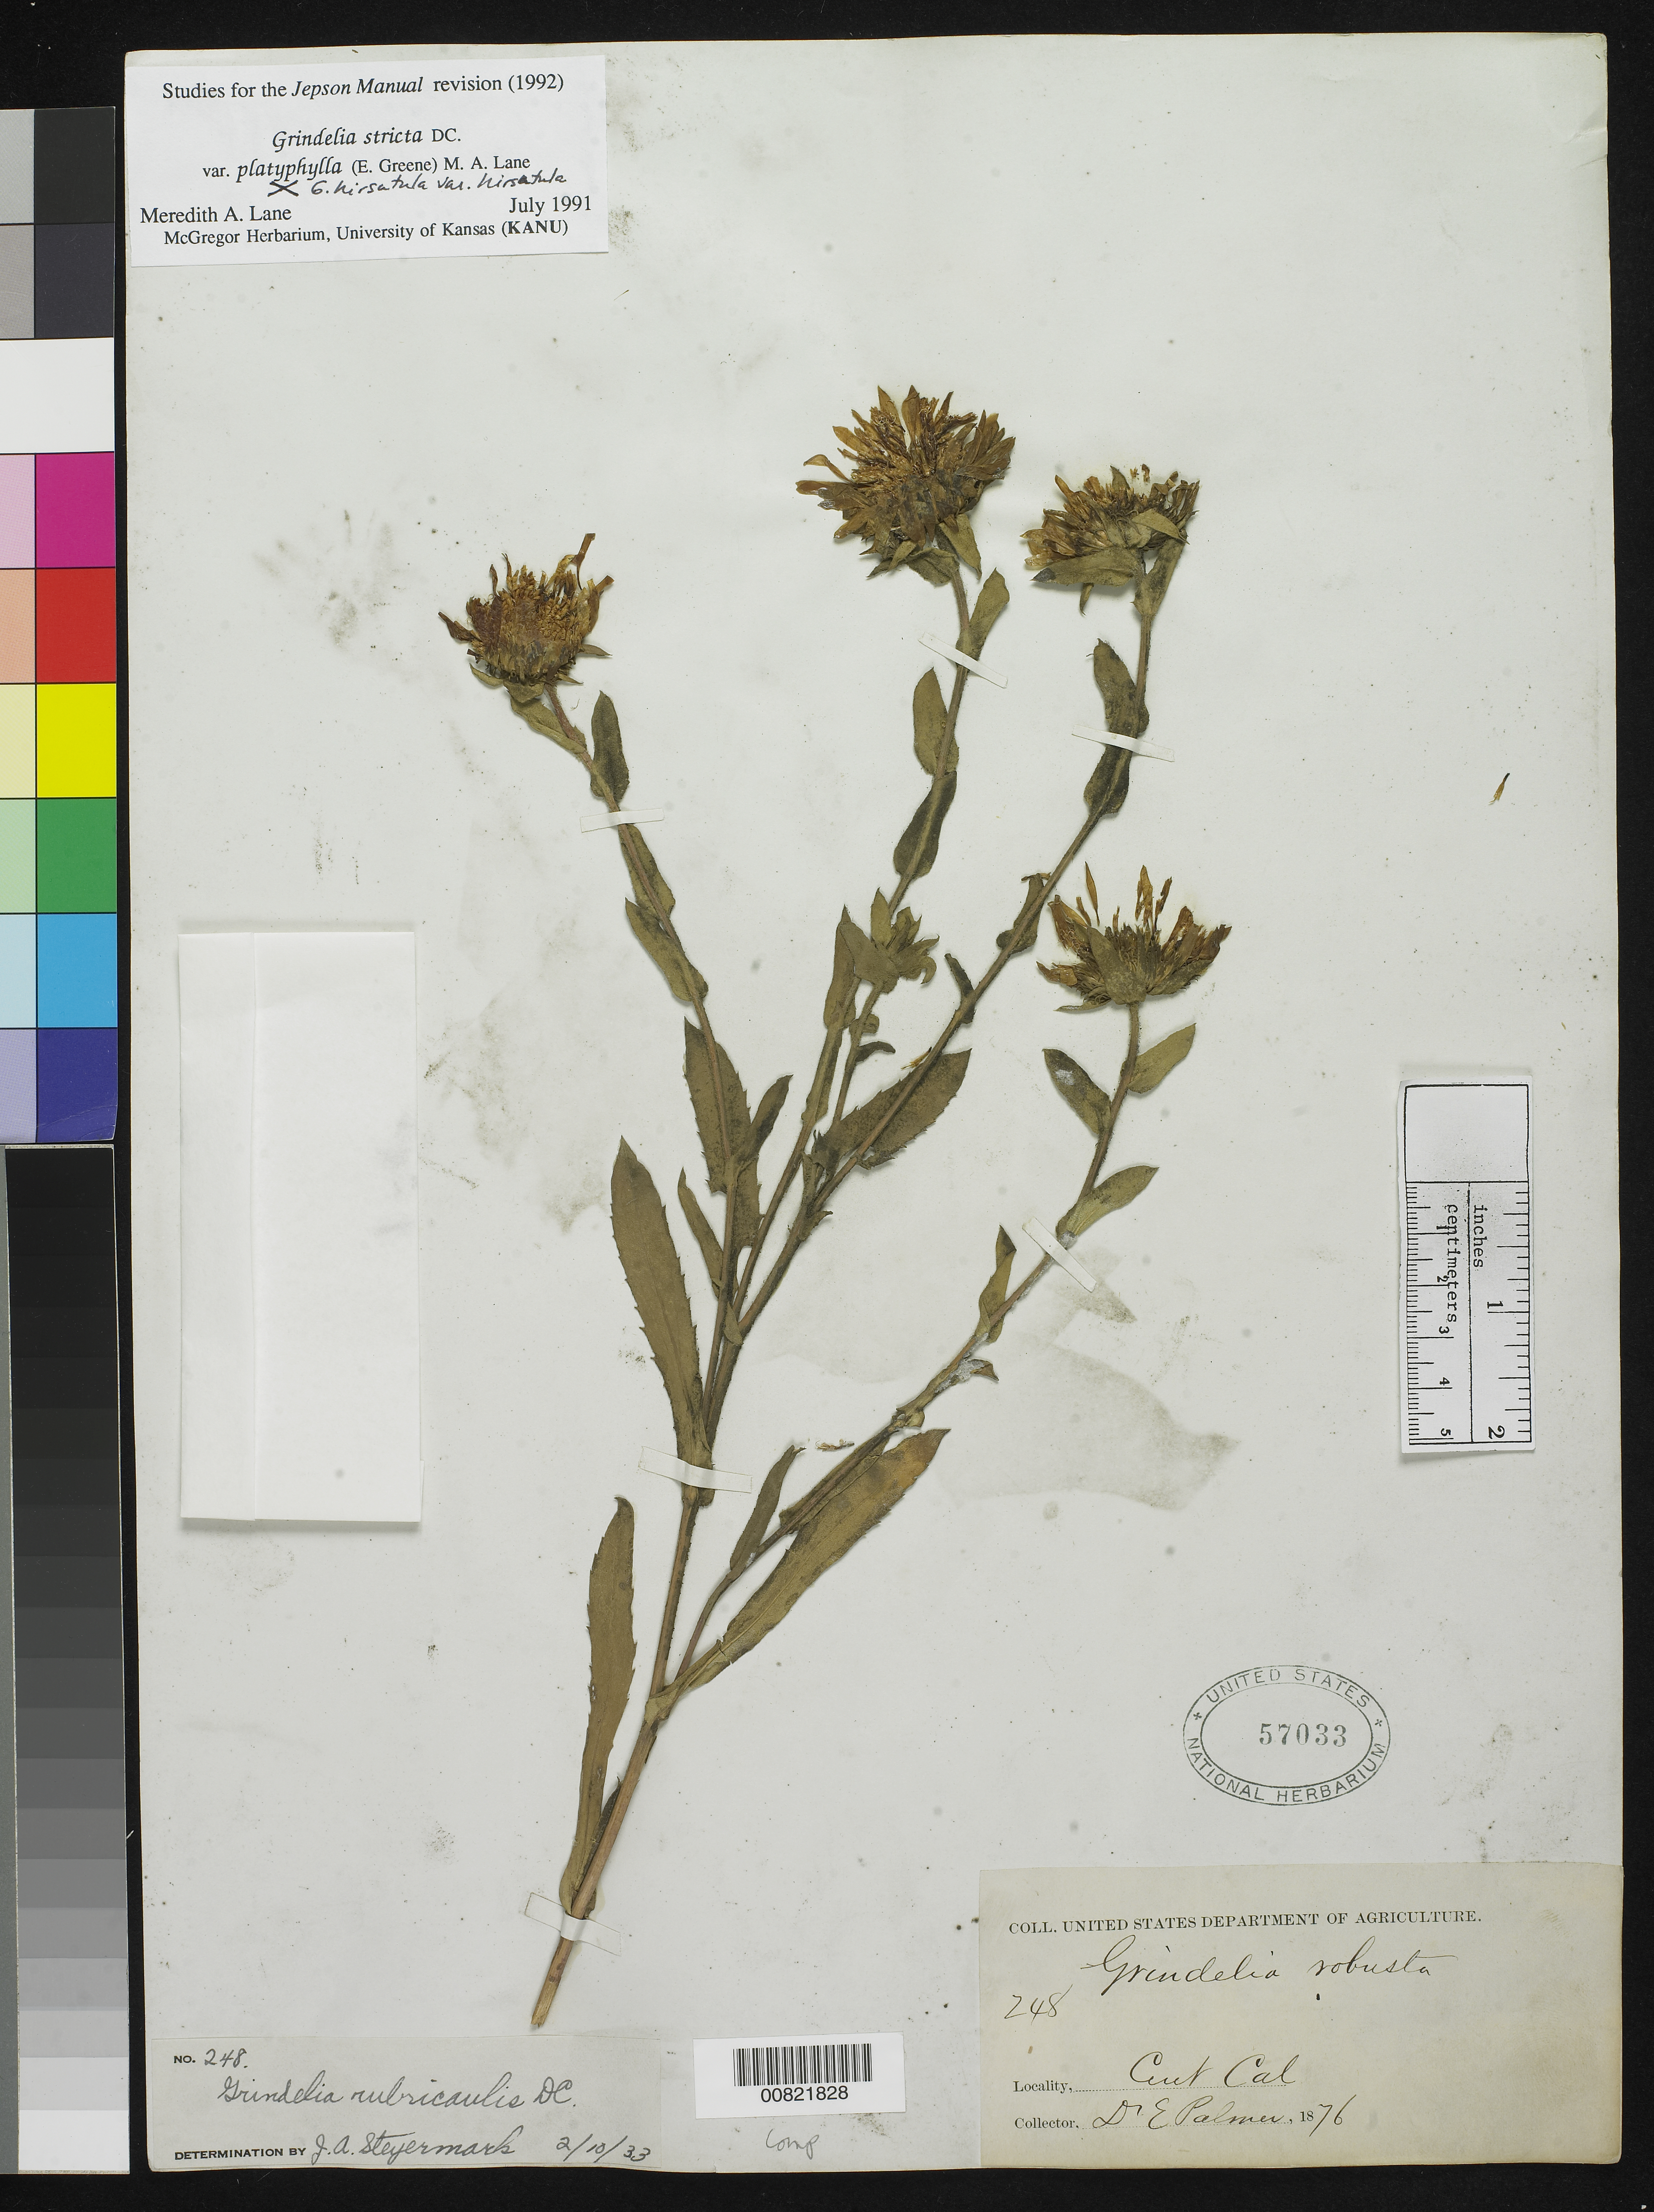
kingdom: Plantae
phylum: Tracheophyta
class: Magnoliopsida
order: Asterales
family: Asteraceae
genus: Grindelia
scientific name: Grindelia hirsutula var. hirsutula x G. stricta var. platyphylla (Greene) M.A. Lane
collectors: E. Palmer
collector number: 248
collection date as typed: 1876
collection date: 1876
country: United States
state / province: California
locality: Central California.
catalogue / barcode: US 57033